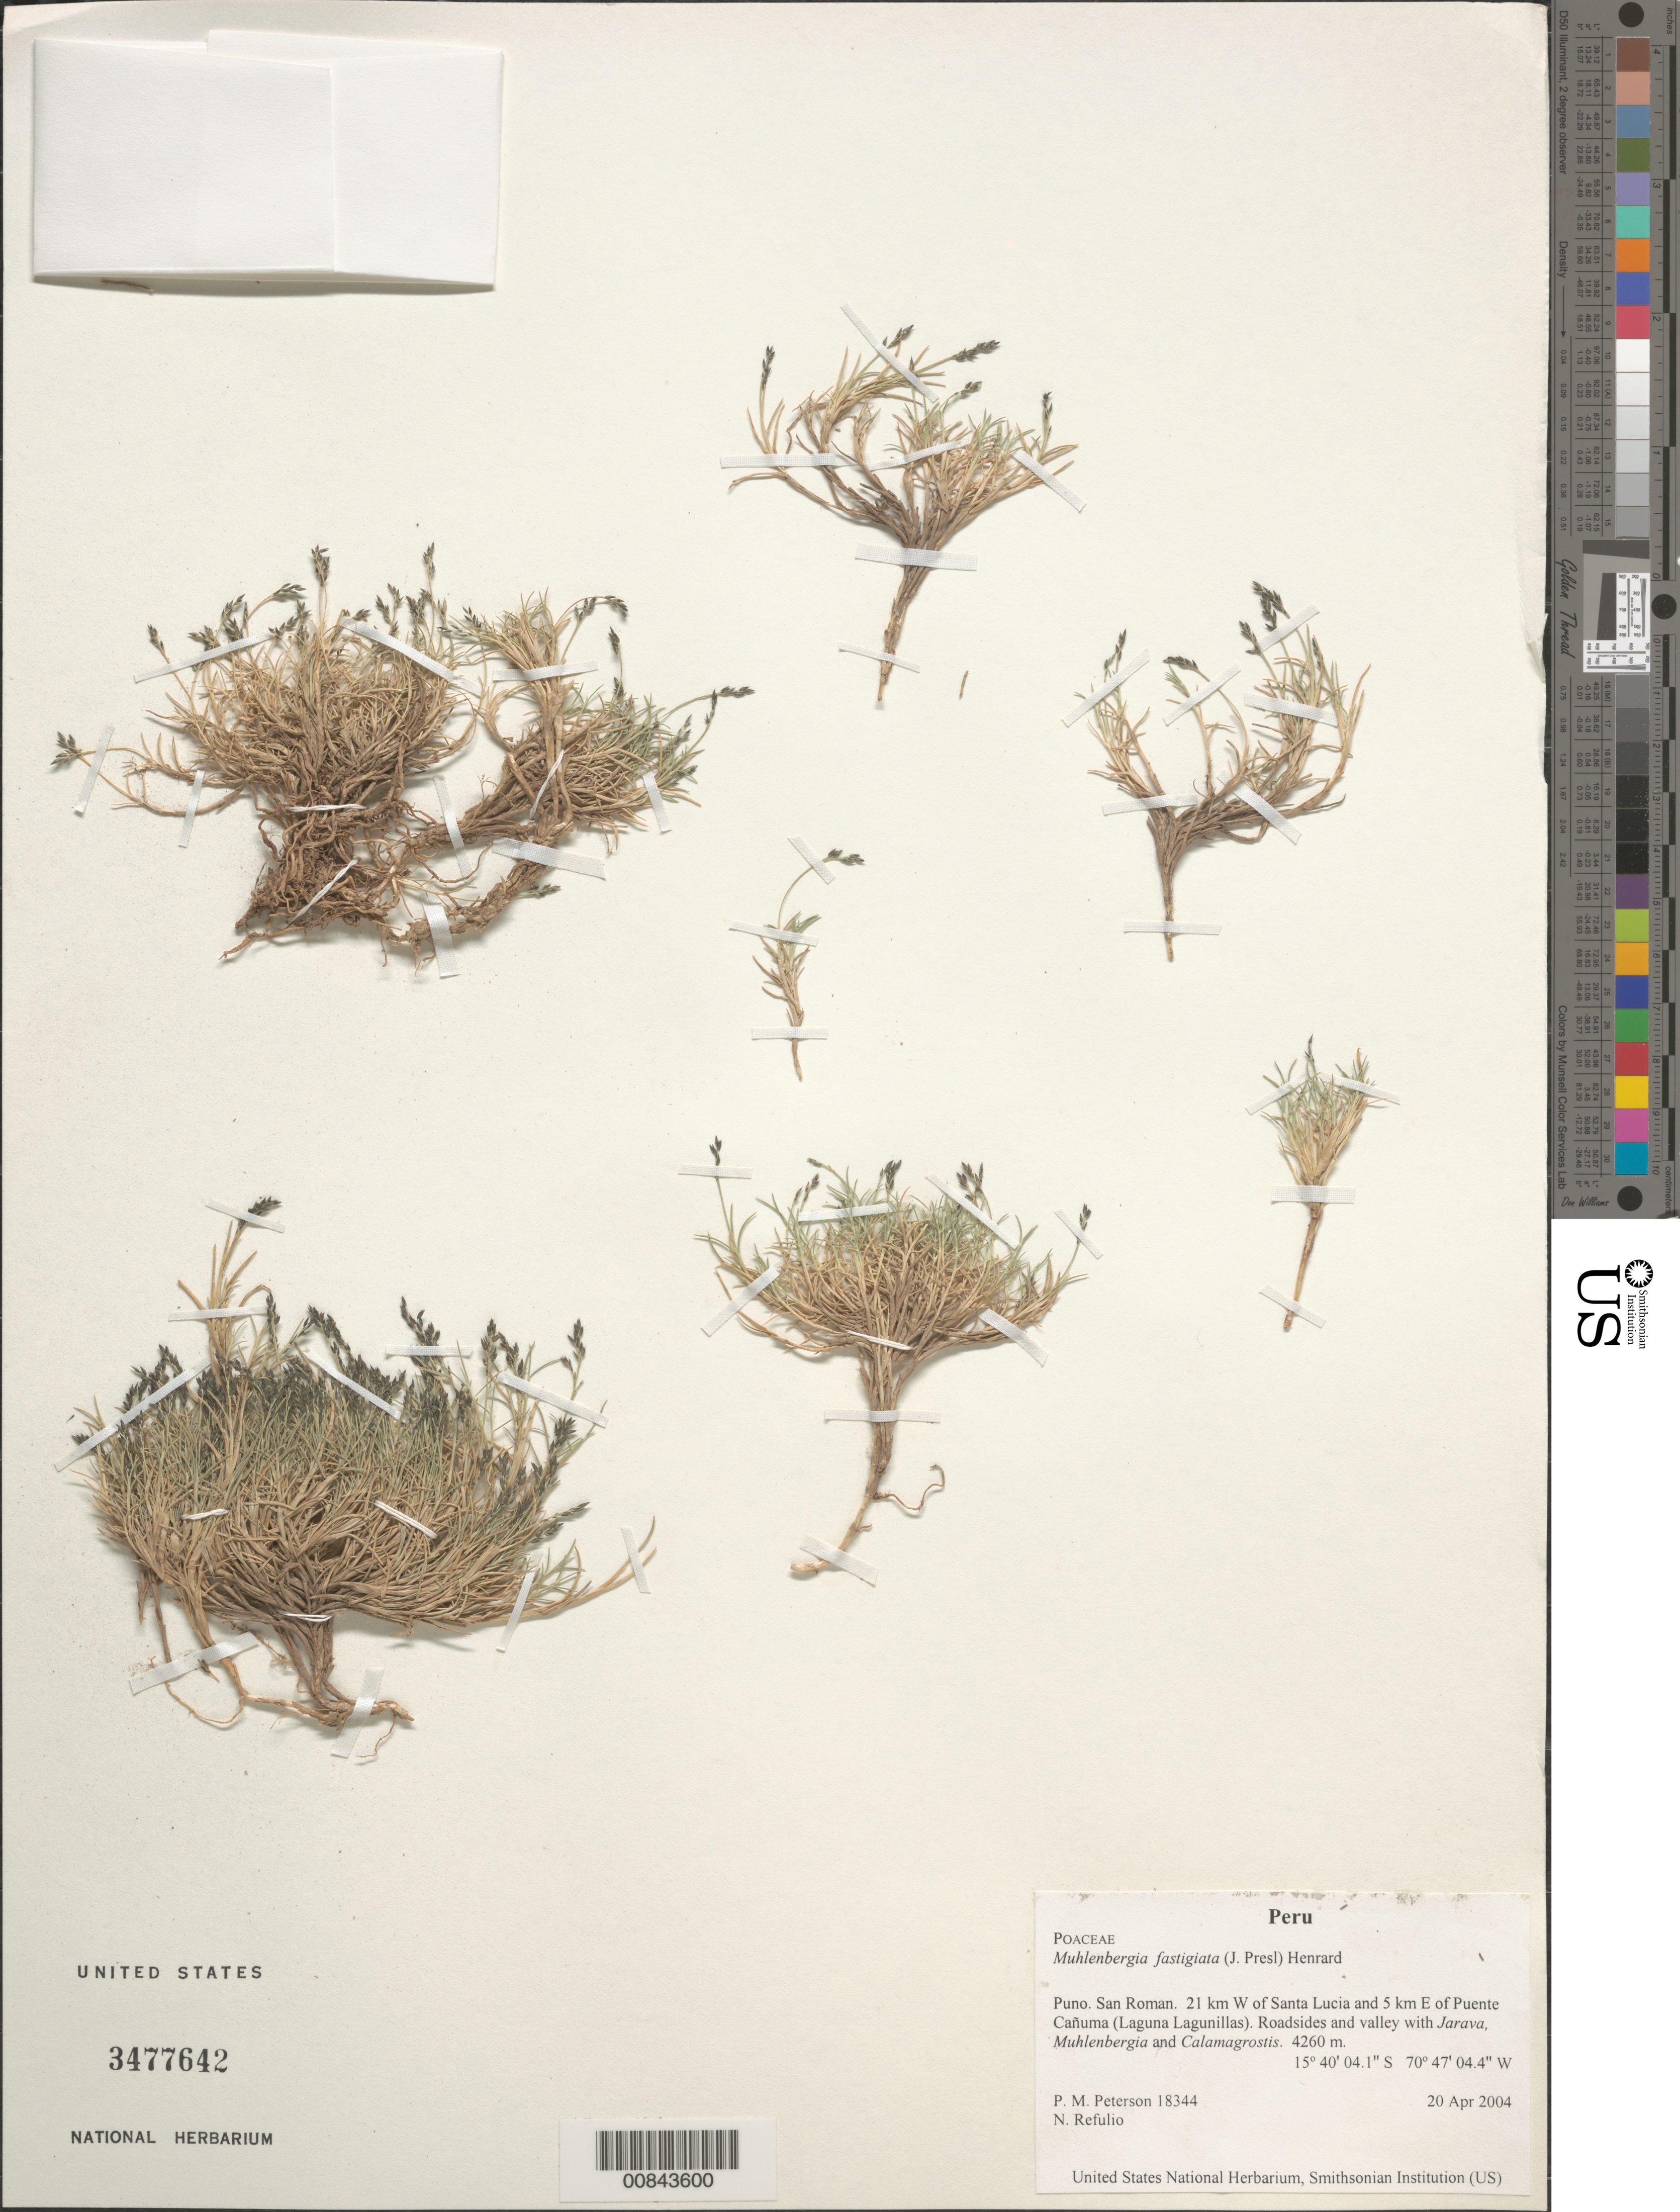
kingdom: Plantae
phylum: Tracheophyta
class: Liliopsida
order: Poales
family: Poaceae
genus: Muhlenbergia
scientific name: Muhlenbergia fastigiata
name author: (J. Presl) Henr.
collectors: P. M. Peterson & N. Refulio-Rodríguez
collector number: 18344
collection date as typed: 20 Apr 2004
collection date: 2004-04-20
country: Peru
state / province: Puno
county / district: San Román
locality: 21 km W of Santa Lucia and 5 km E of Puente Cañuma (Laguna Lagunillas). Roadsides and valley with Jarava, Muhlenbergia and Calamagrostis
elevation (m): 4260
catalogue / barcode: US 3477642